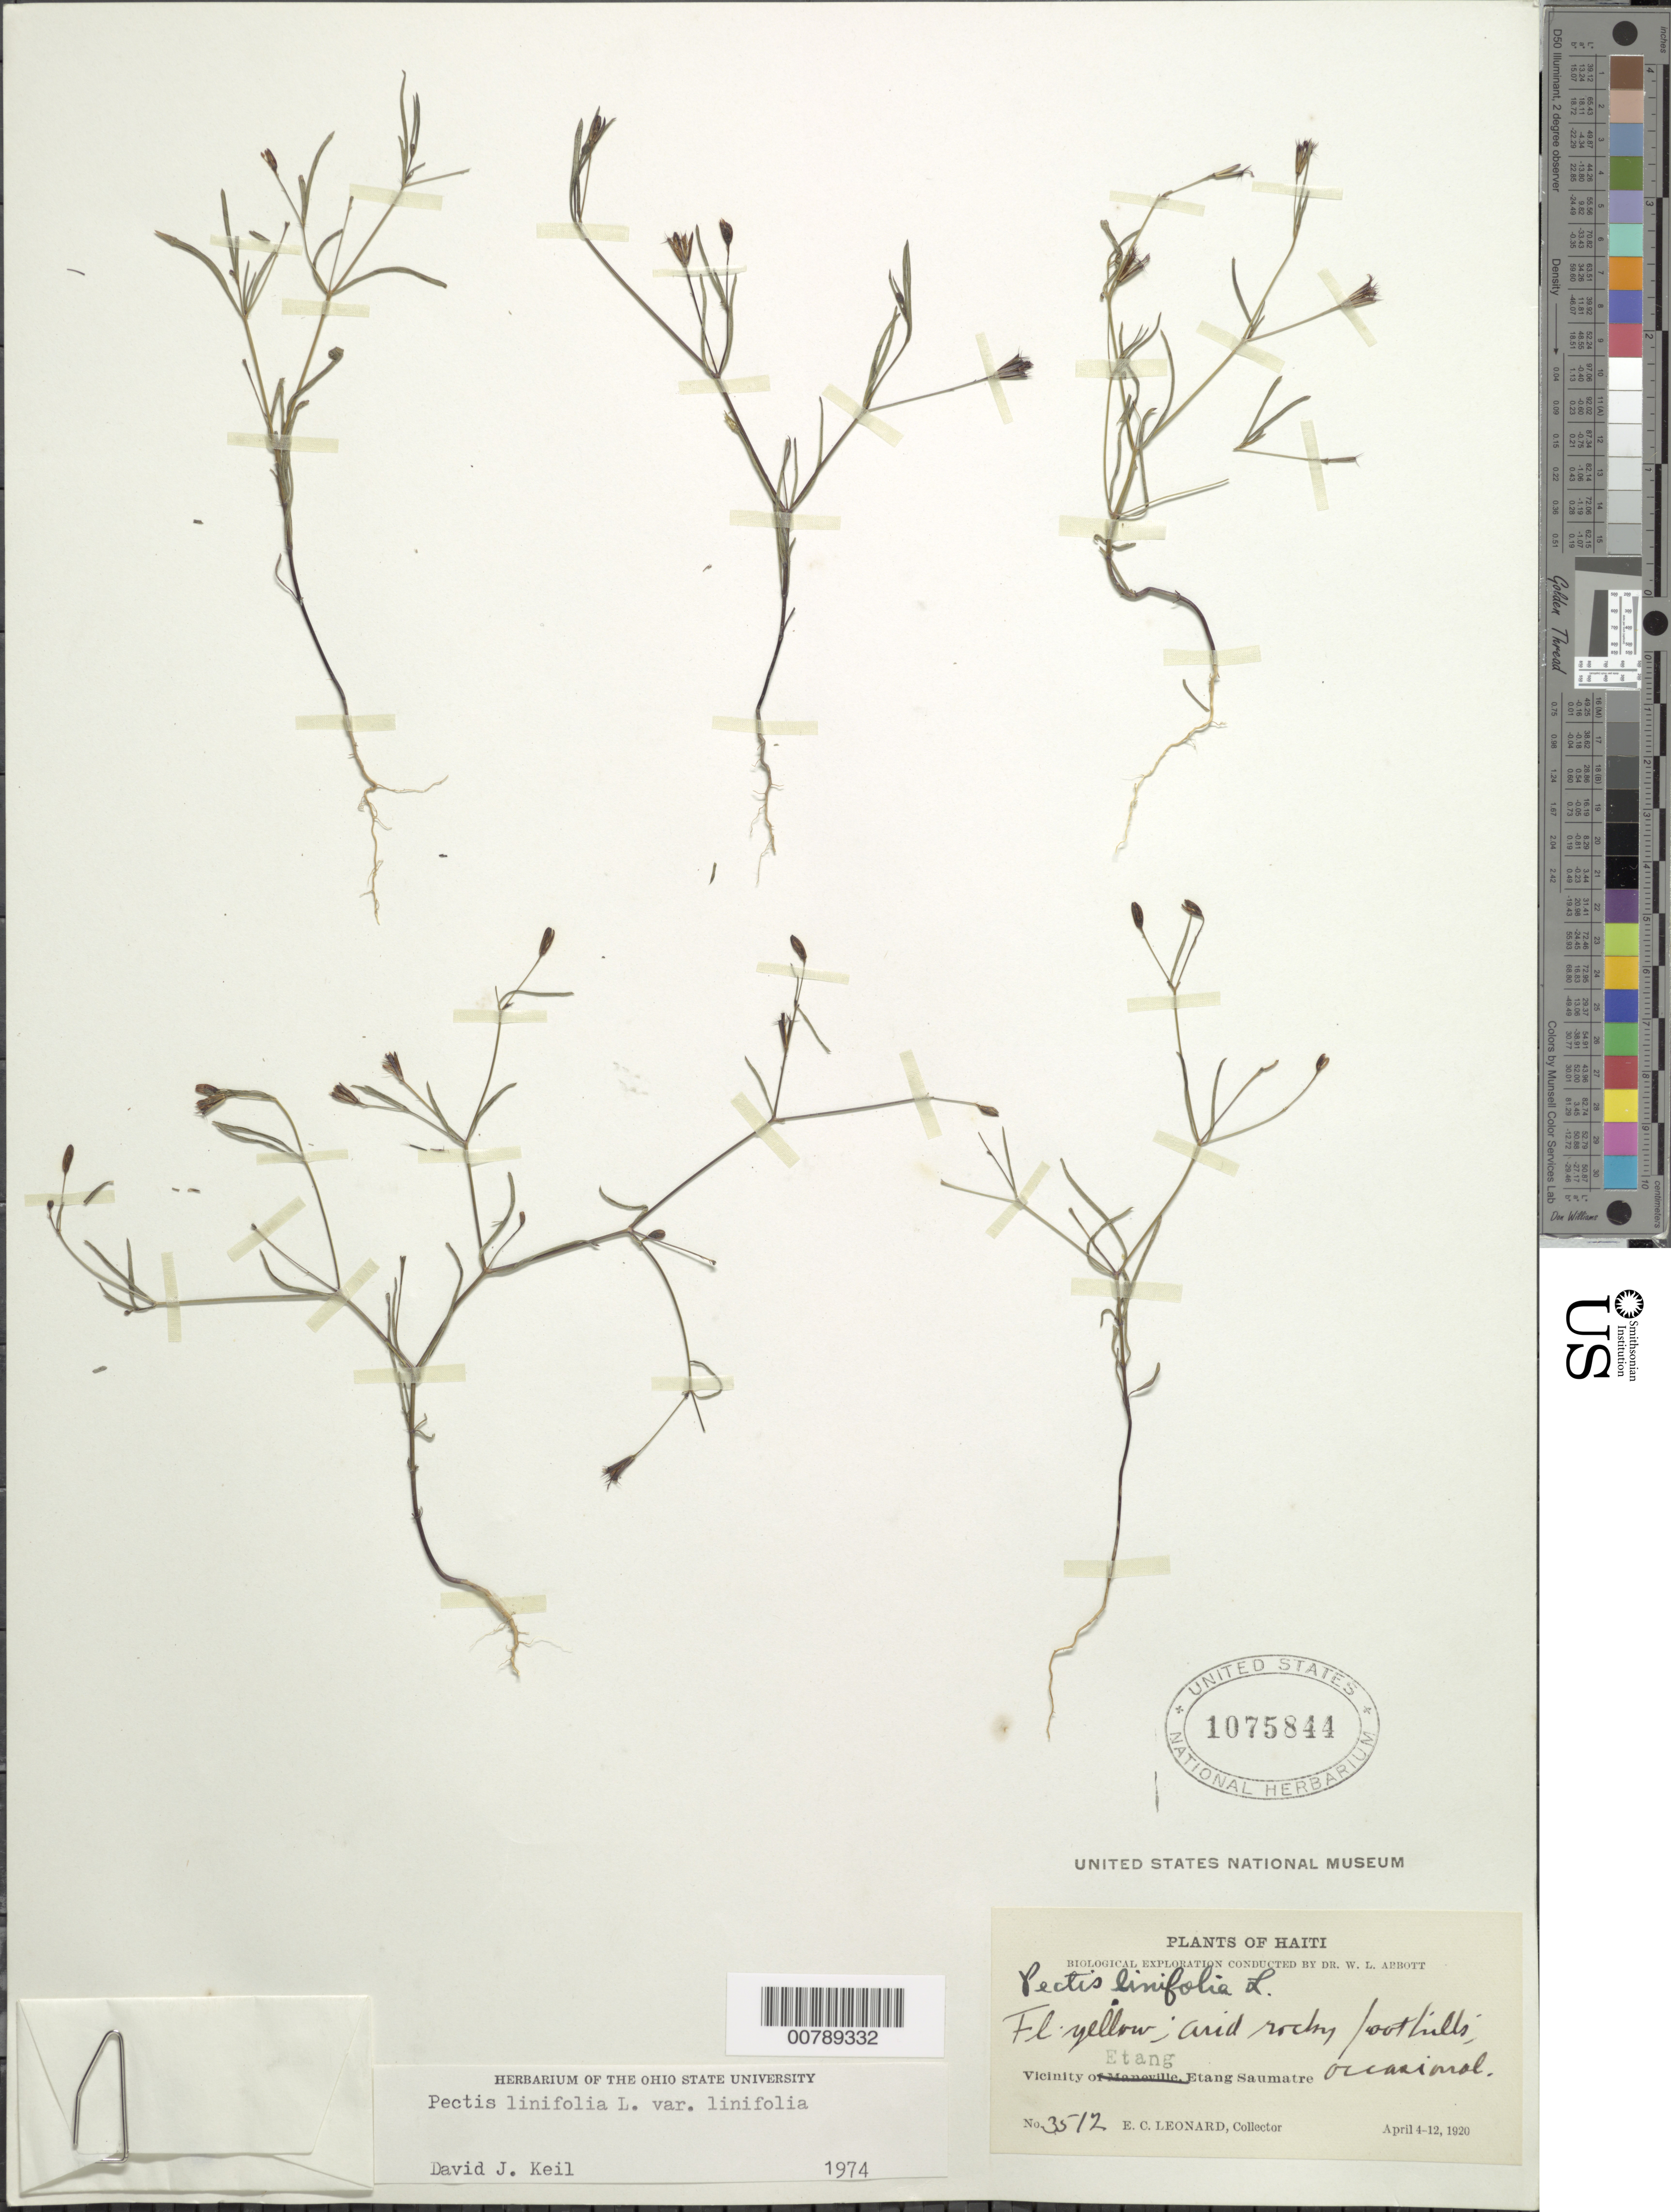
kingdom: Plantae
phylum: Tracheophyta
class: Magnoliopsida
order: Asterales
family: Asteraceae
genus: Pectis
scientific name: Pectis linifolia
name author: L.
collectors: E. C. Leonard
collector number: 3512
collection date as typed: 04 Apr 1920 to 12 Apr 1920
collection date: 1920-04-04/1920-04-12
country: Haiti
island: Hispaniola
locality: Vicinity of Etang, Etang Saumatre. Arid rocky foothills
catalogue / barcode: US 1075844